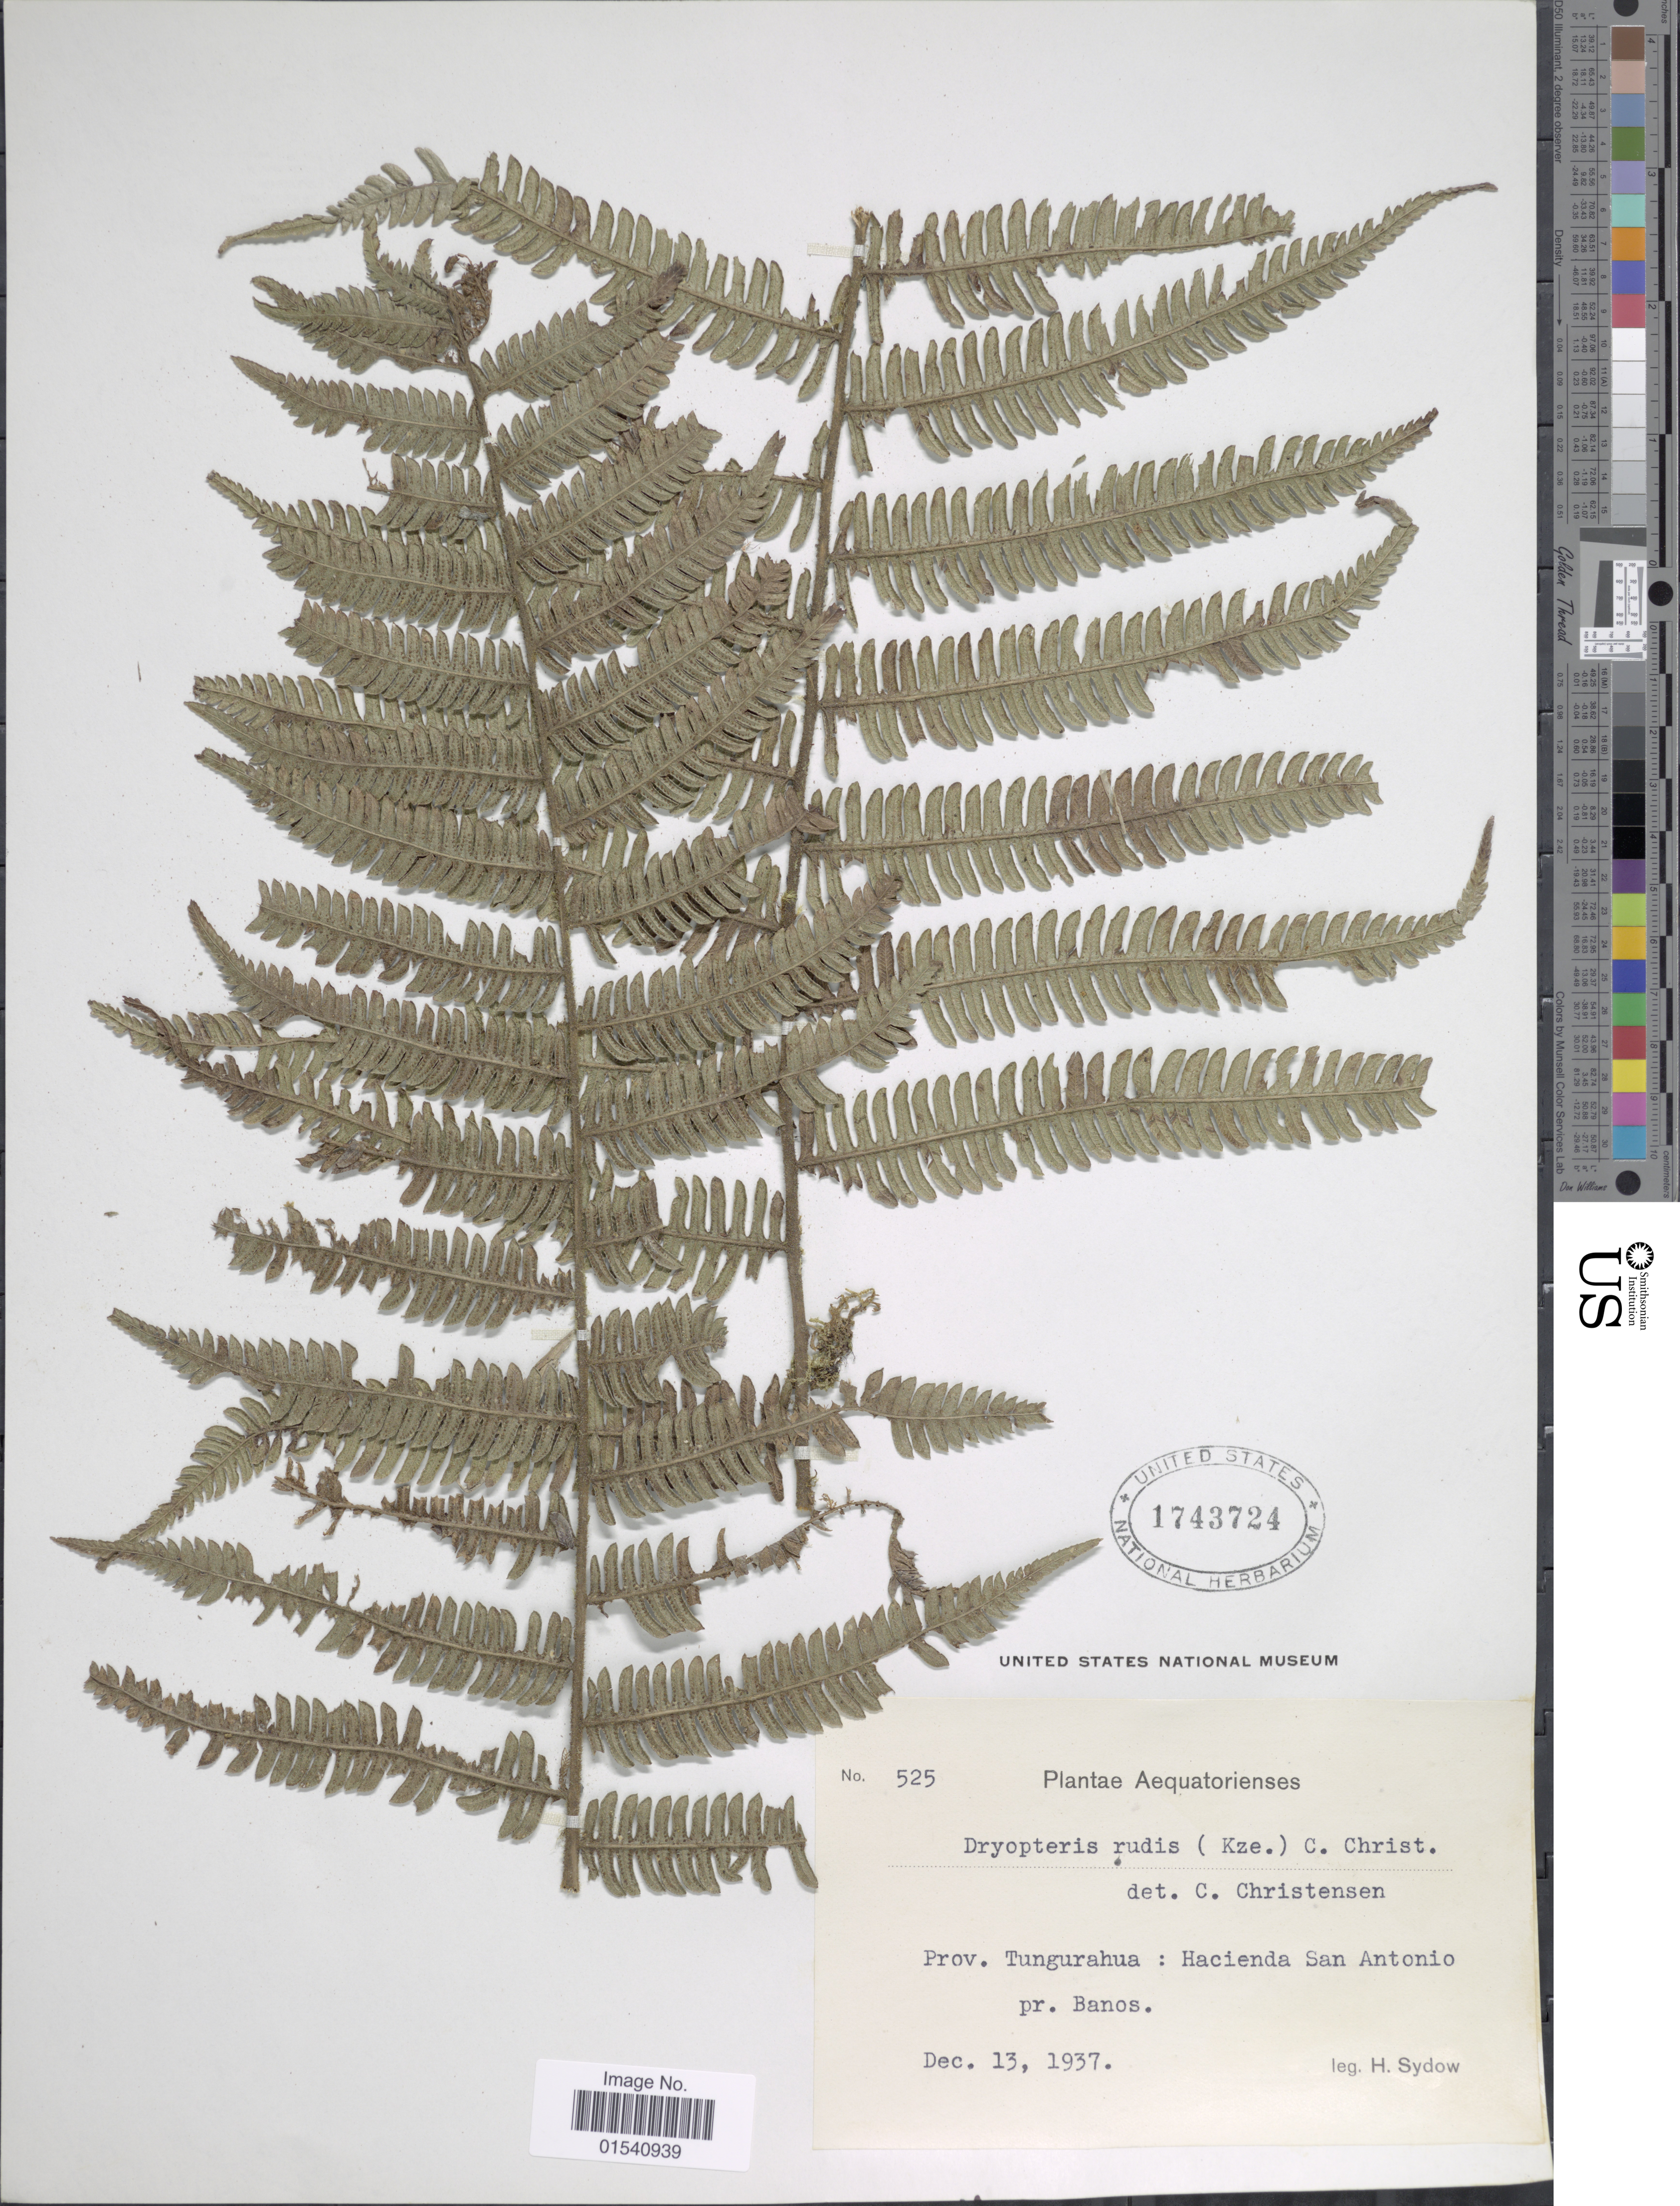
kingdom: Plantae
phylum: Tracheophyta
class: Polypodiopsida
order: Polypodiales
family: Thelypteridaceae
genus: Amauropelta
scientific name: Amauropelta rudis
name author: (Kunze) Pic. Serm.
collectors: H. Sydow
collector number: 525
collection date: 1937-12-13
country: Ecuador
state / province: Tungurahua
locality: Hacienda San Antonio pr. Banos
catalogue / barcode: US 1743724